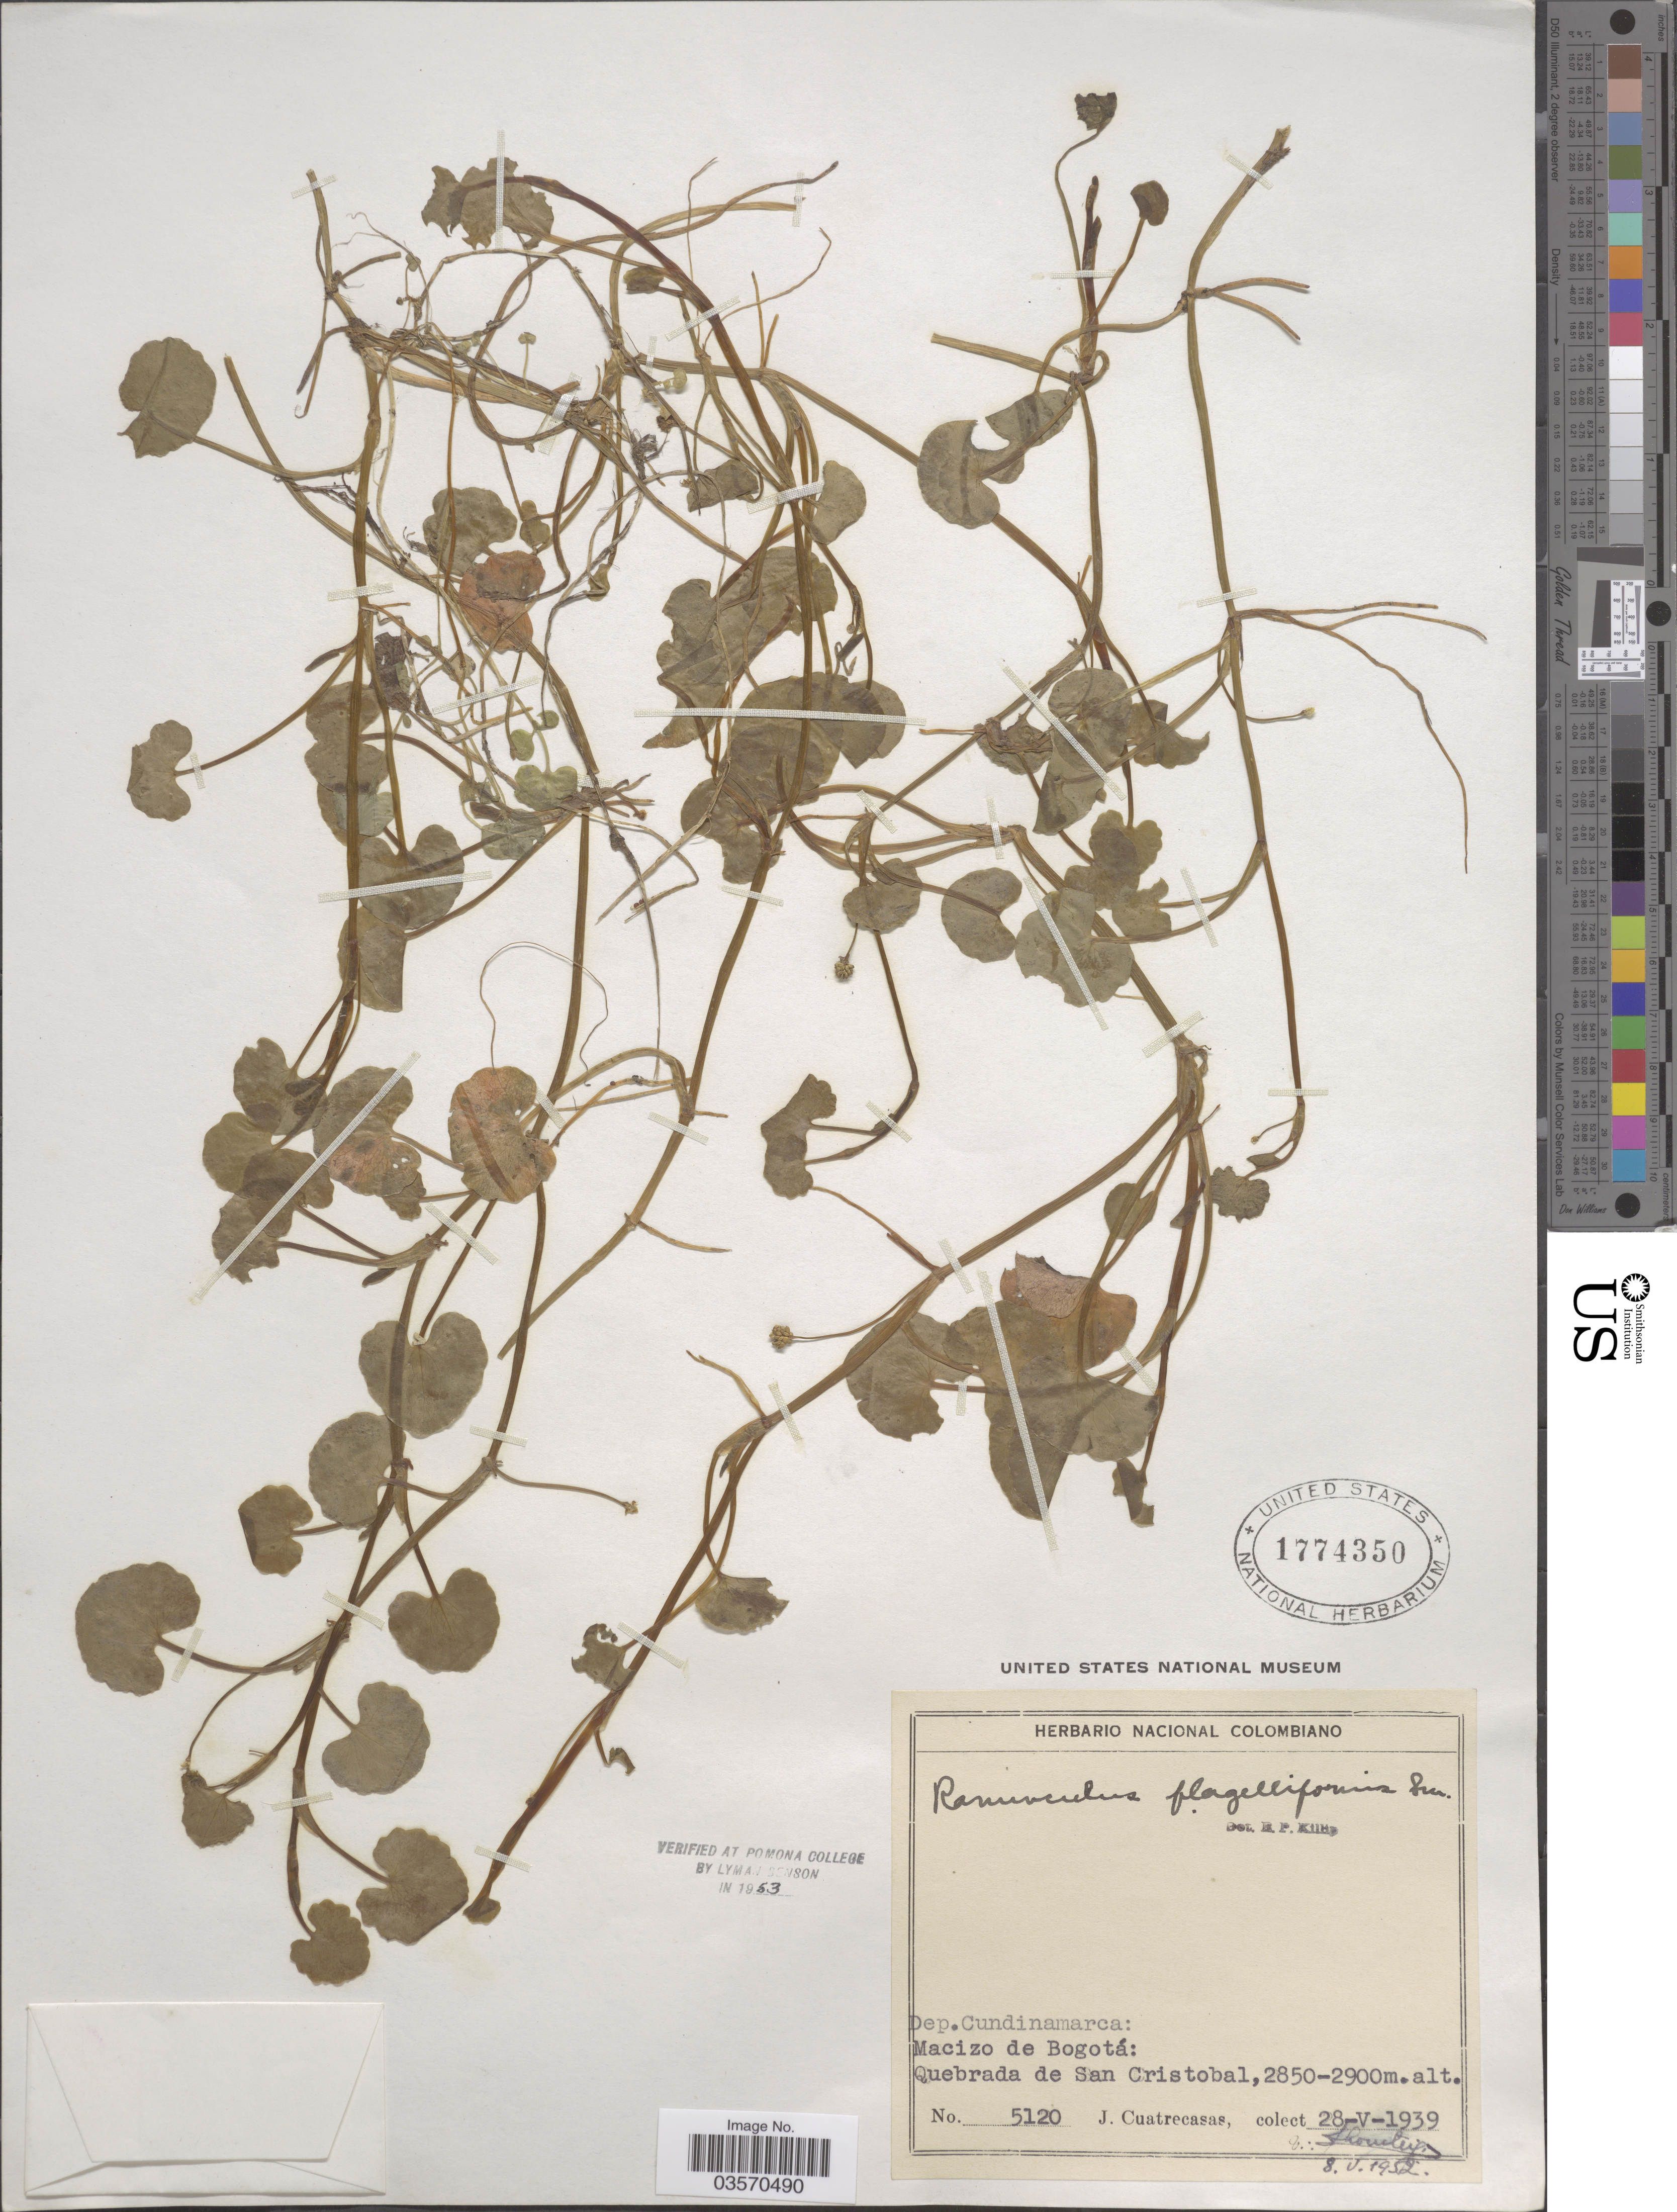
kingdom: Plantae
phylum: Tracheophyta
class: Magnoliopsida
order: Ranunculales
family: Ranunculaceae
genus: Ranunculus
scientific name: Ranunculus flagelliformis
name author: Sm.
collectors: J. Cuatrecasas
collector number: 5120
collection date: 1939-05-28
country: Colombia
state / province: Cundinamarca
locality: Dep. Cundinamarca: Macizo de Bogotá: Quebrada de San Cristobal.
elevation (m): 2850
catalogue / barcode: US 1774350